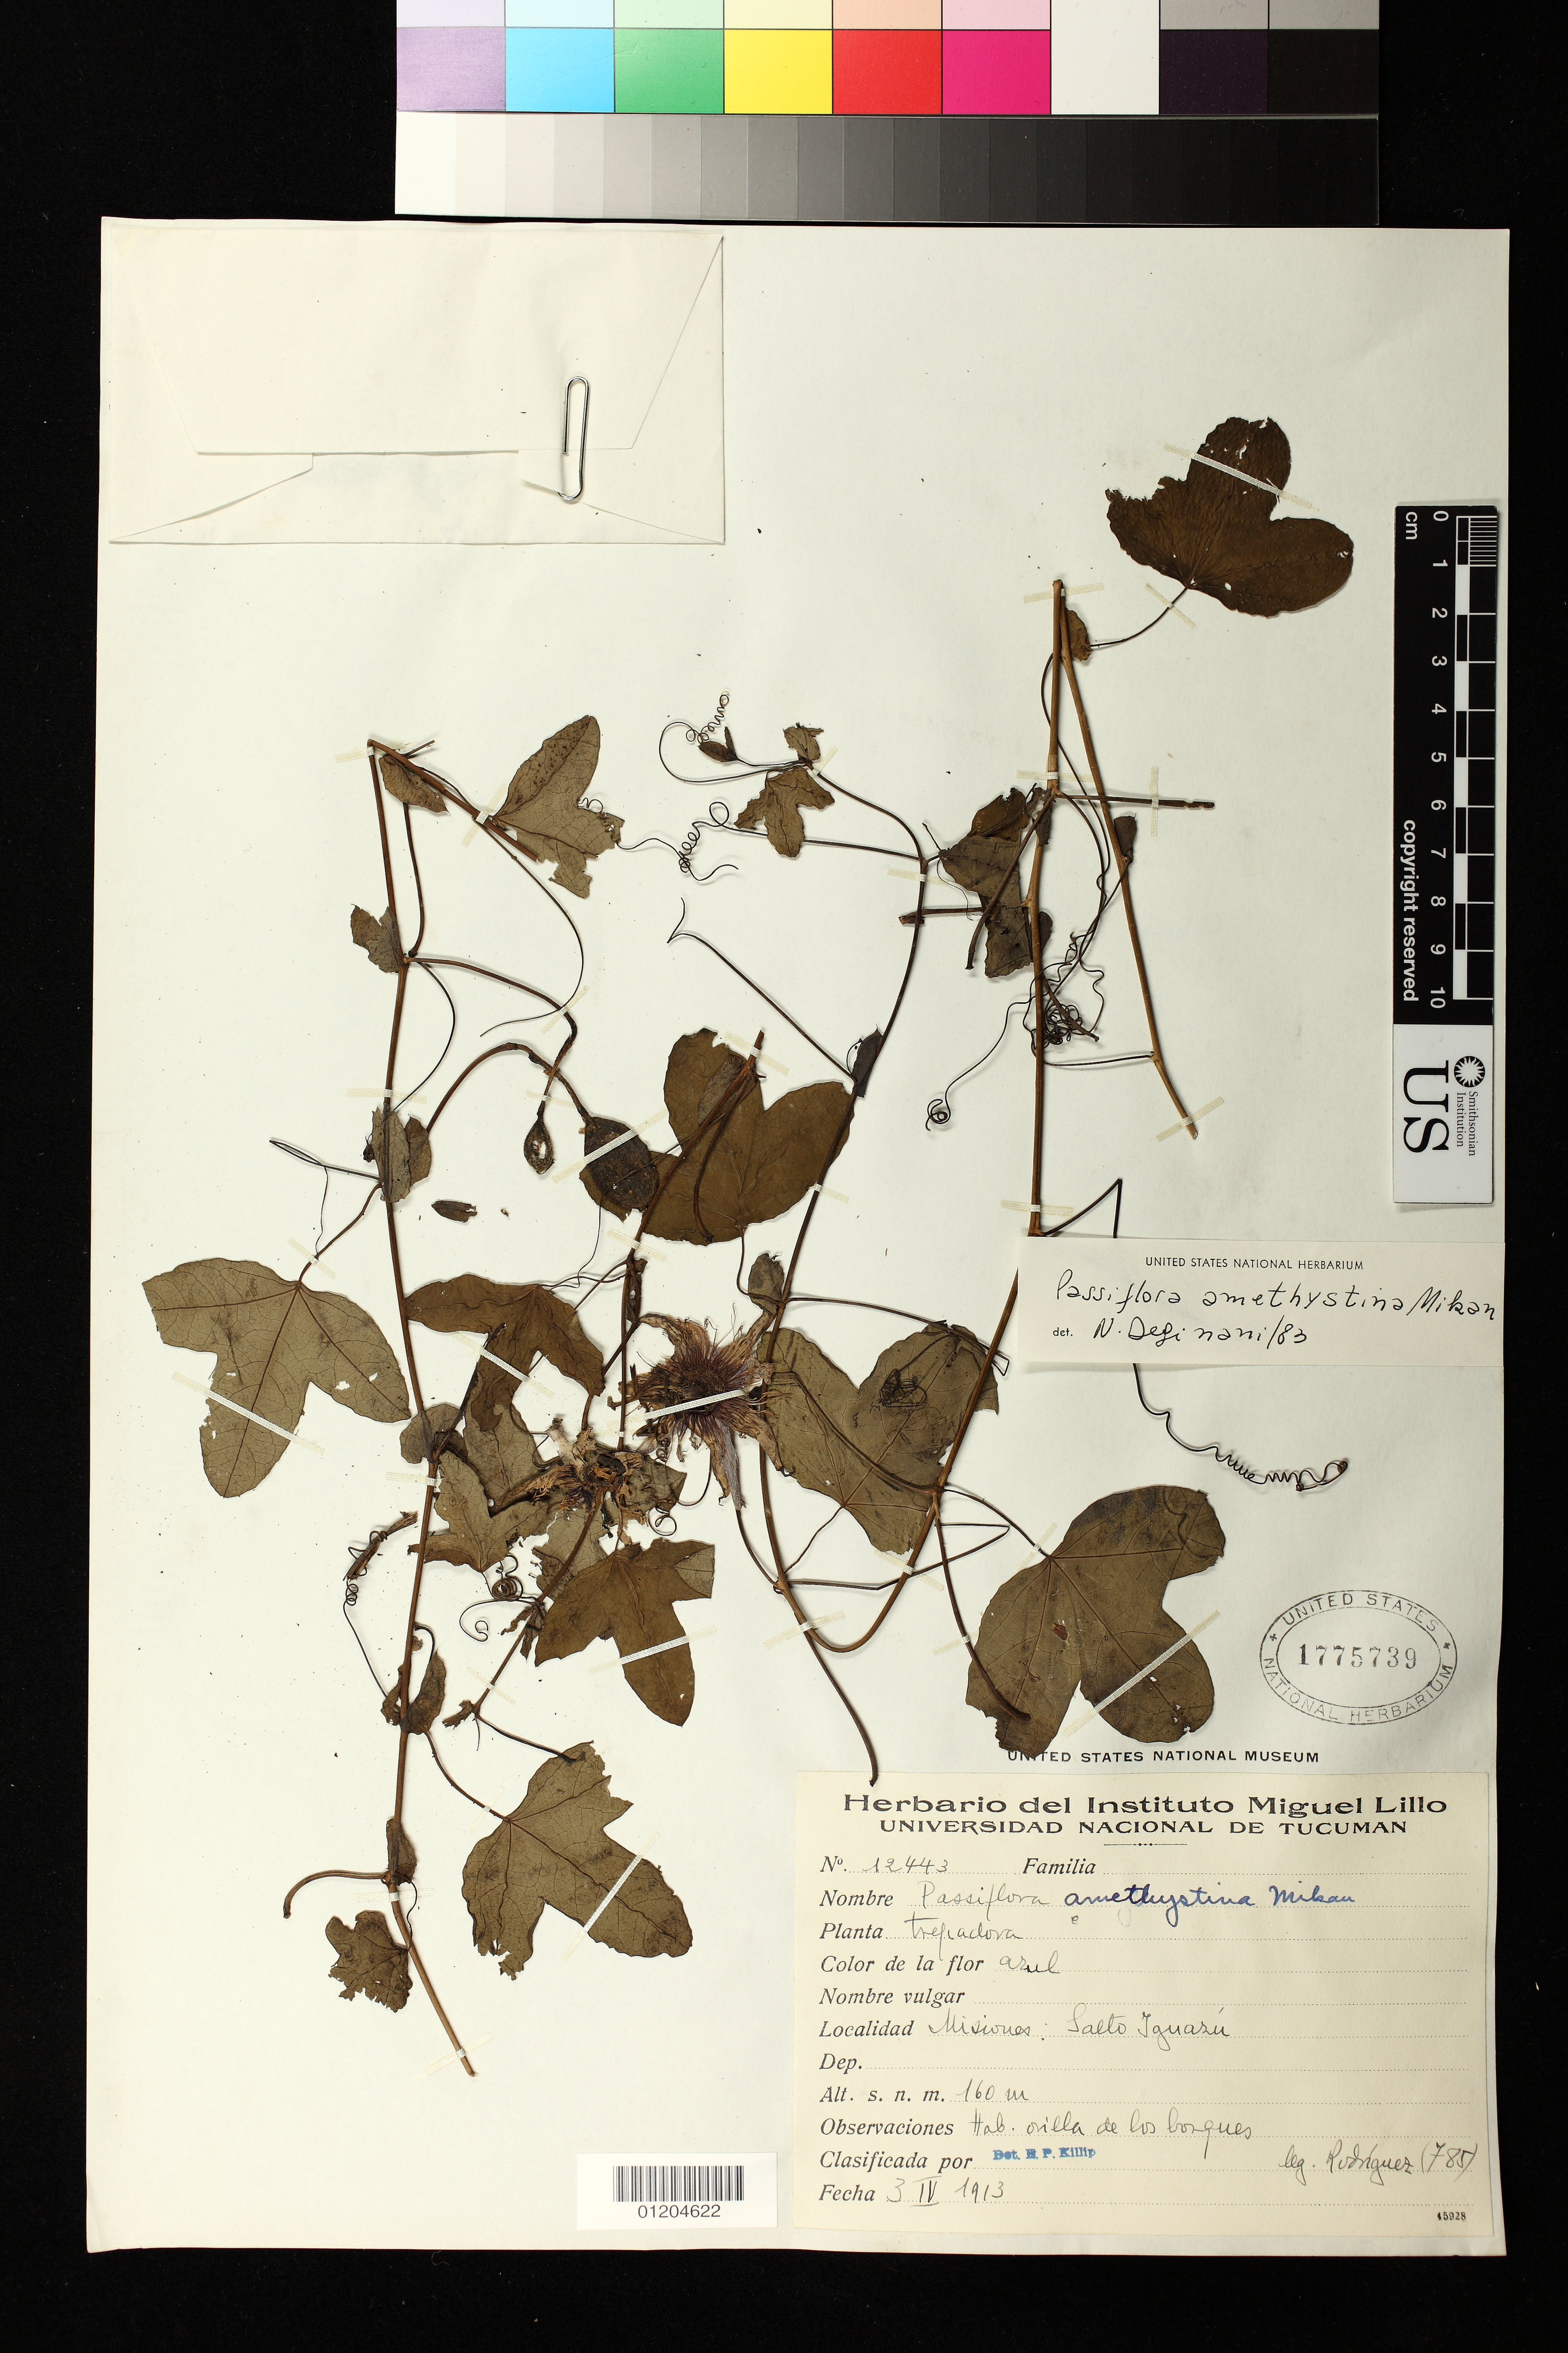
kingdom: Plantae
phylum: Tracheophyta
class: Magnoliopsida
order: Malpighiales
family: Passifloraceae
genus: Passiflora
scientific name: Passiflora amethystina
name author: J.C. Mikan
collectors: Rodriguez, --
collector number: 785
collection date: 1913-04-03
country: Argentina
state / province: Misiones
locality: Salto Iguazu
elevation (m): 160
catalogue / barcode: US 1775739